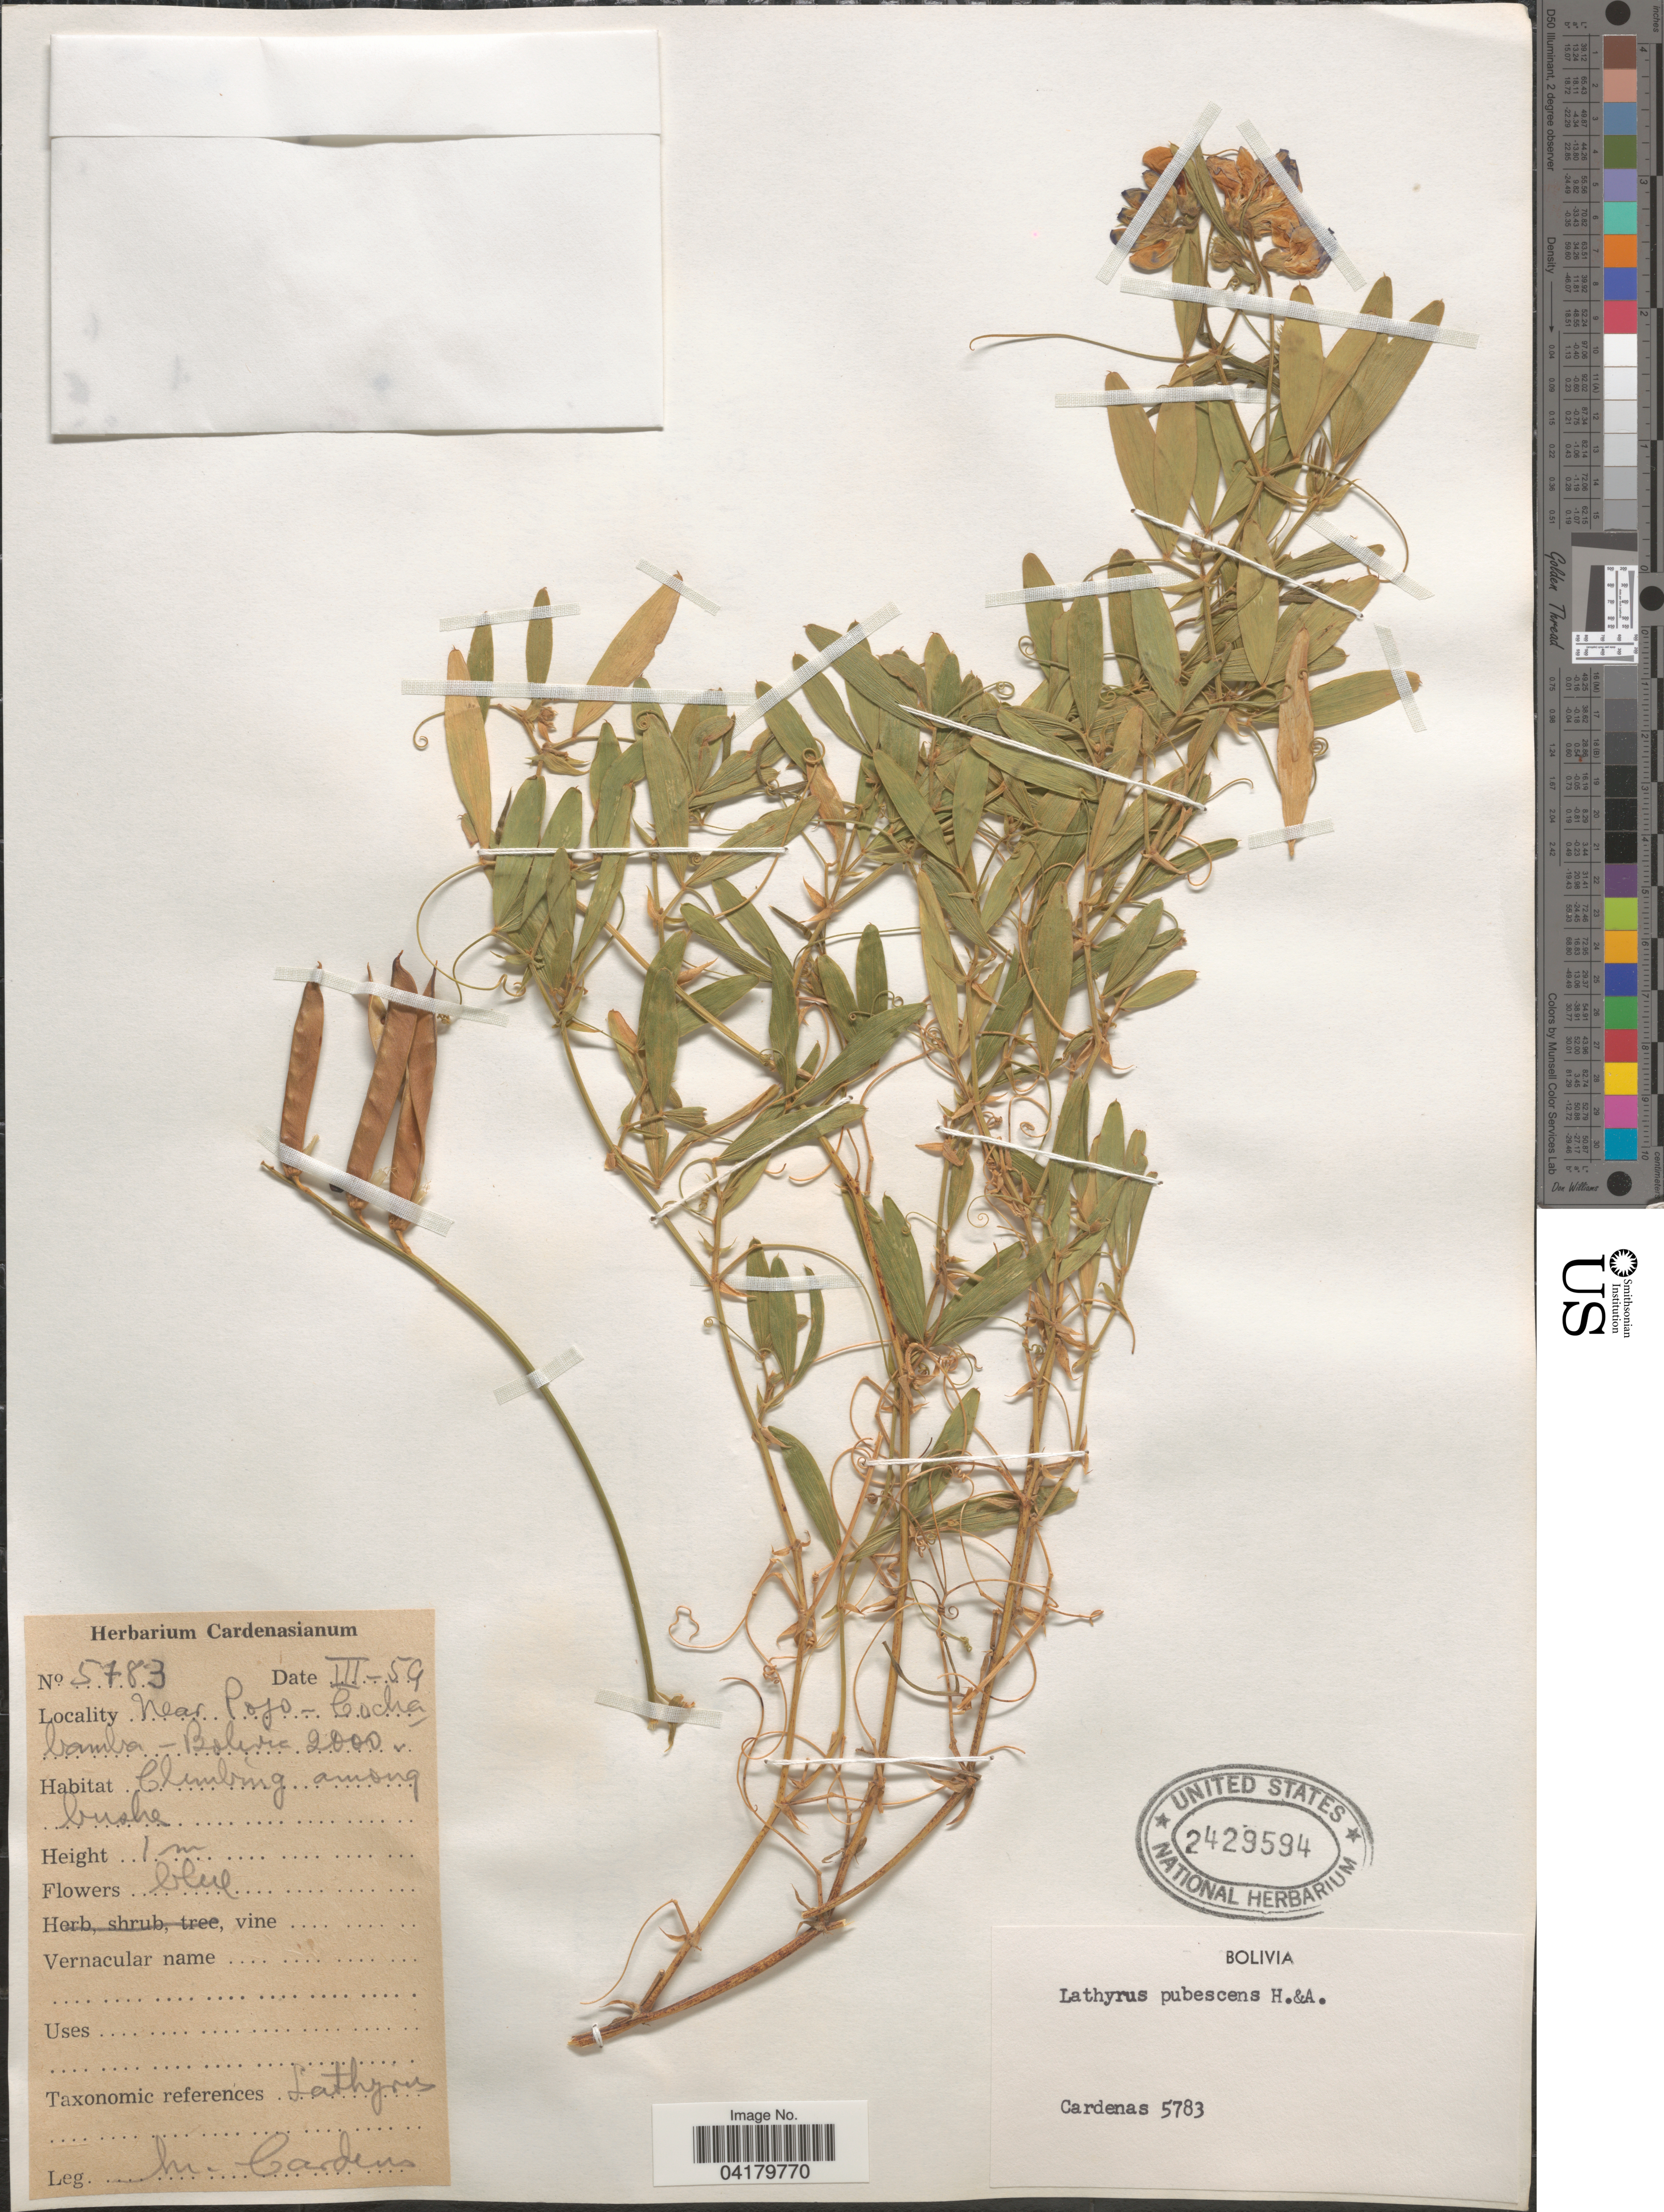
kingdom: Plantae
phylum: Tracheophyta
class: Magnoliopsida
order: Fabales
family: Fabaceae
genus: Lathyrus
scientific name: Lathyrus pubescens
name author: Hook. & Arn.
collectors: M. Cárdenas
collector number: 5783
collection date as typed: Transcribed d/m/y: /3/59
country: Bolivia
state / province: Cochabamba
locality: Near Pojo.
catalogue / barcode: US 2429594